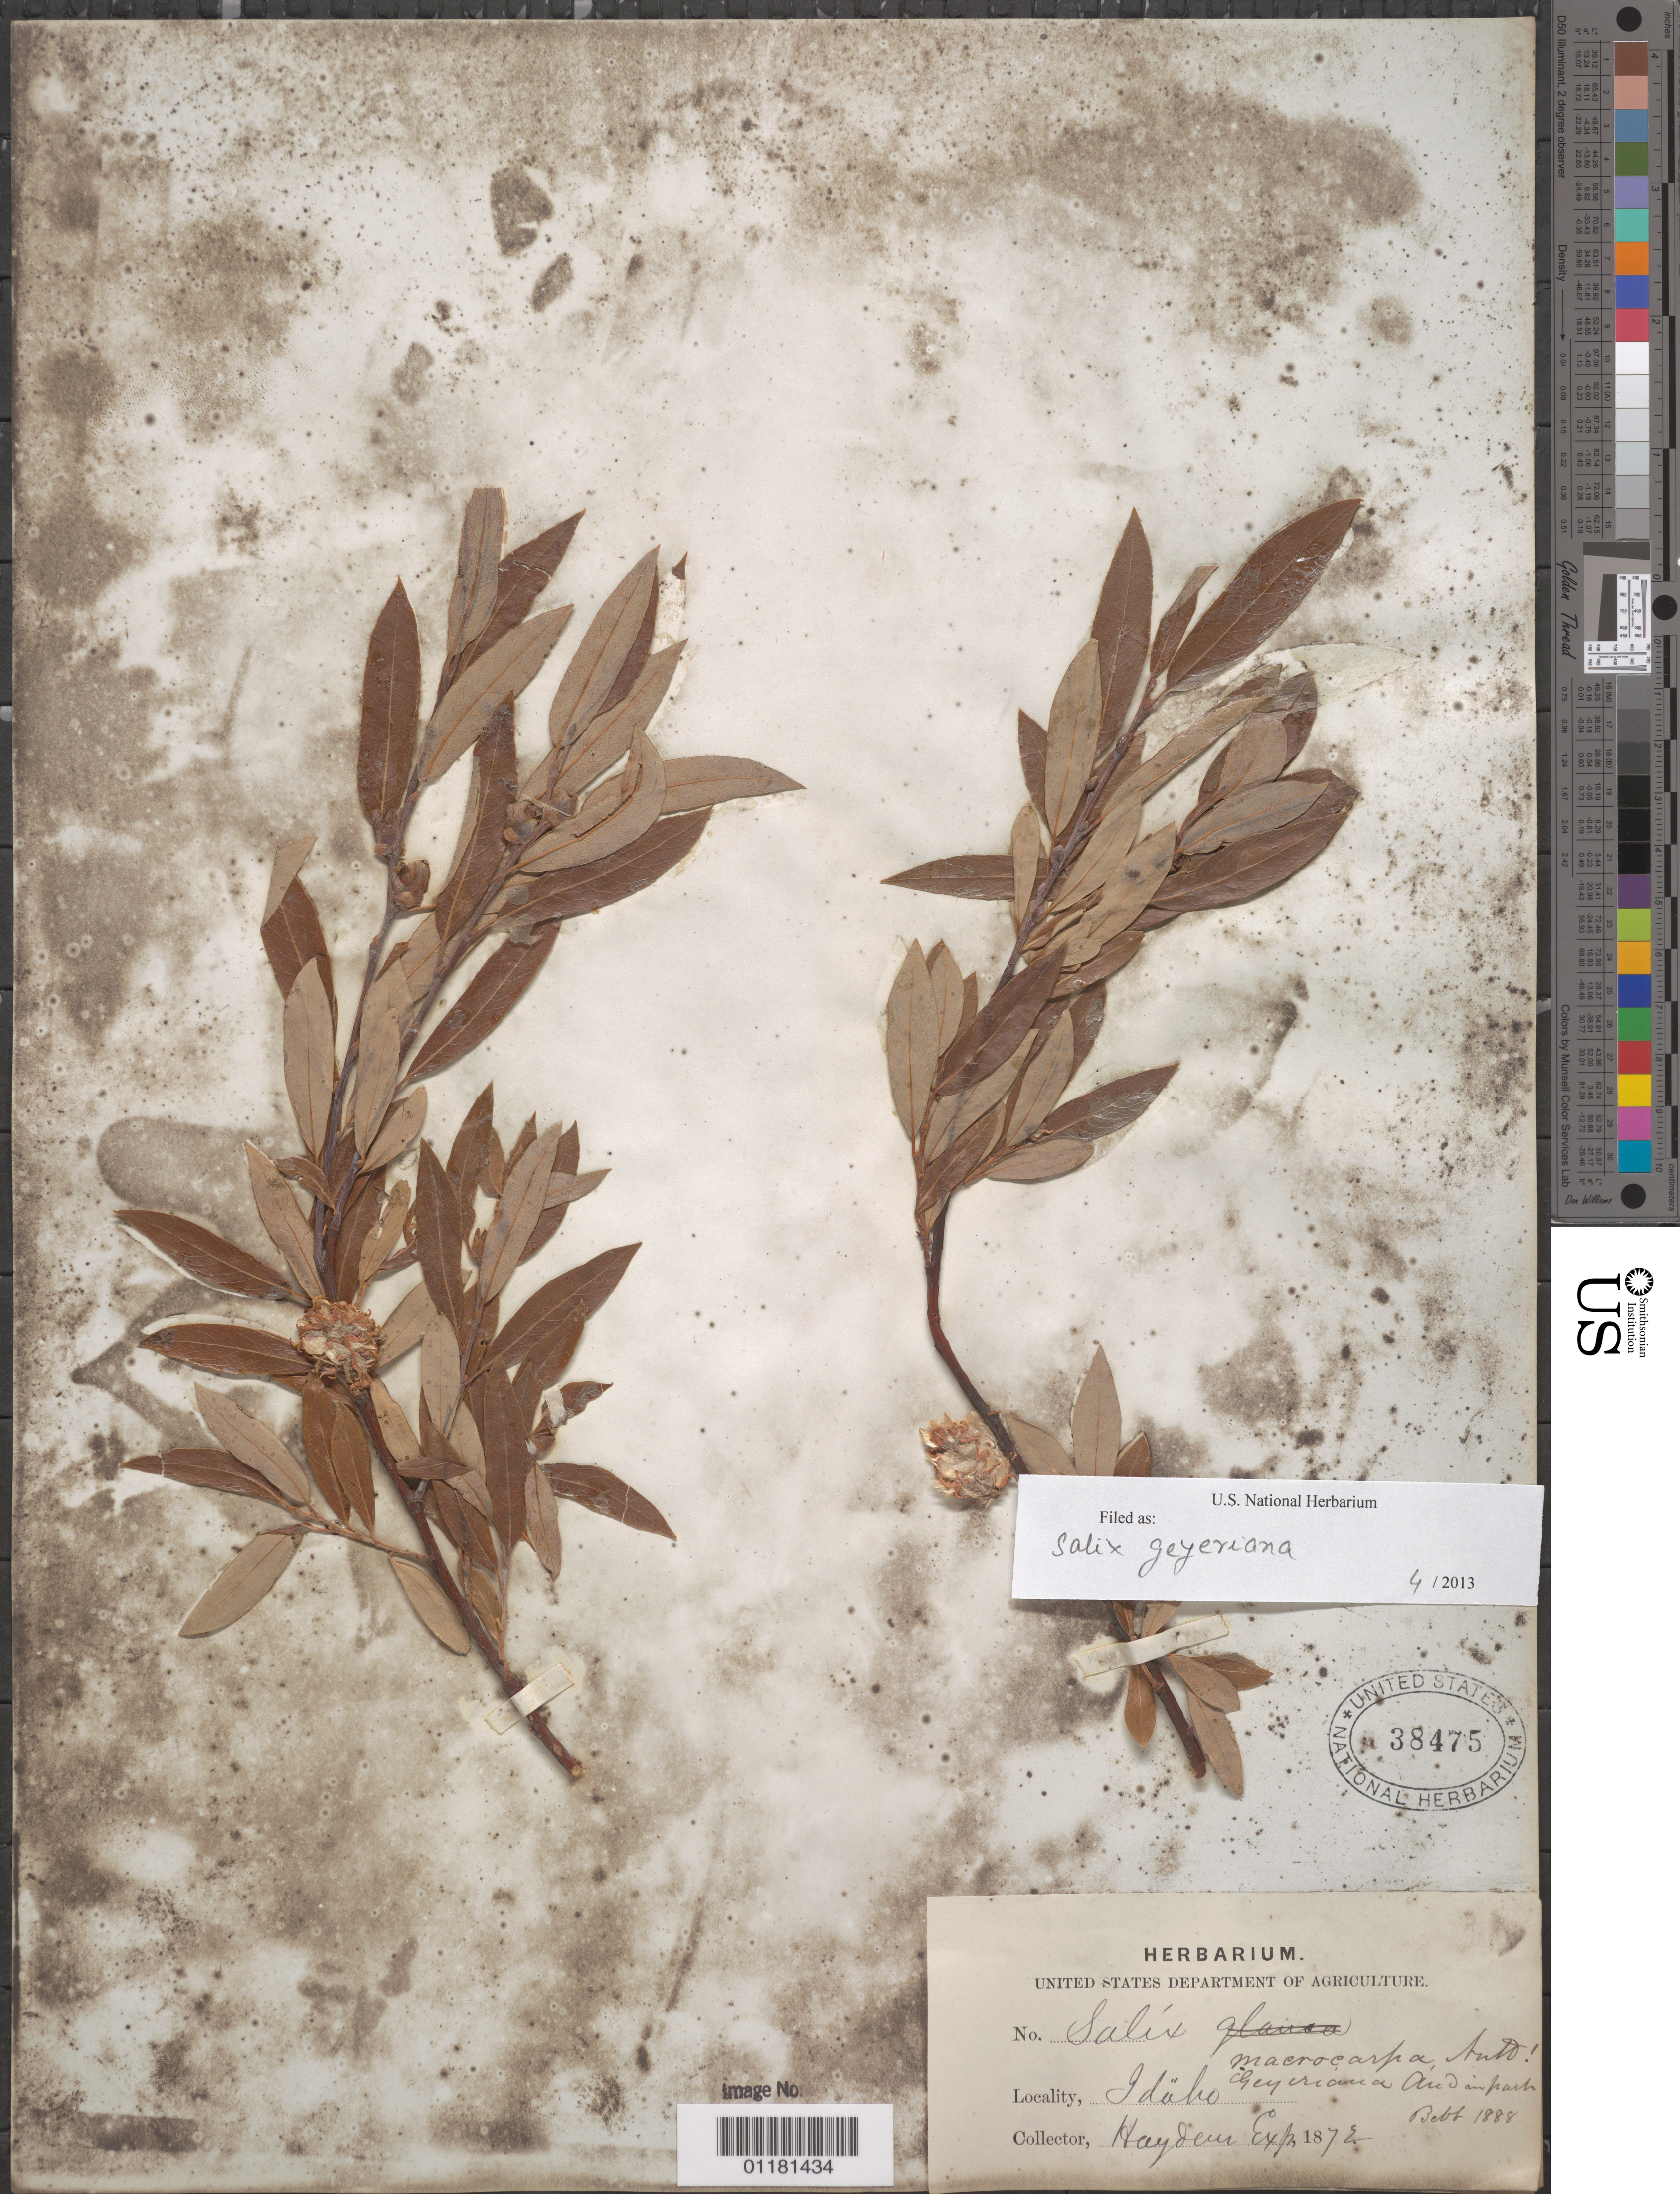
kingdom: Plantae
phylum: Tracheophyta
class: Magnoliopsida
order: Malpighiales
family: Salicaceae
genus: Salix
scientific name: Salix geyeriana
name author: Andersson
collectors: Hayden Exped.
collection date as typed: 1872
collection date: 1872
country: United States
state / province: Idaho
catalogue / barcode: US 38475